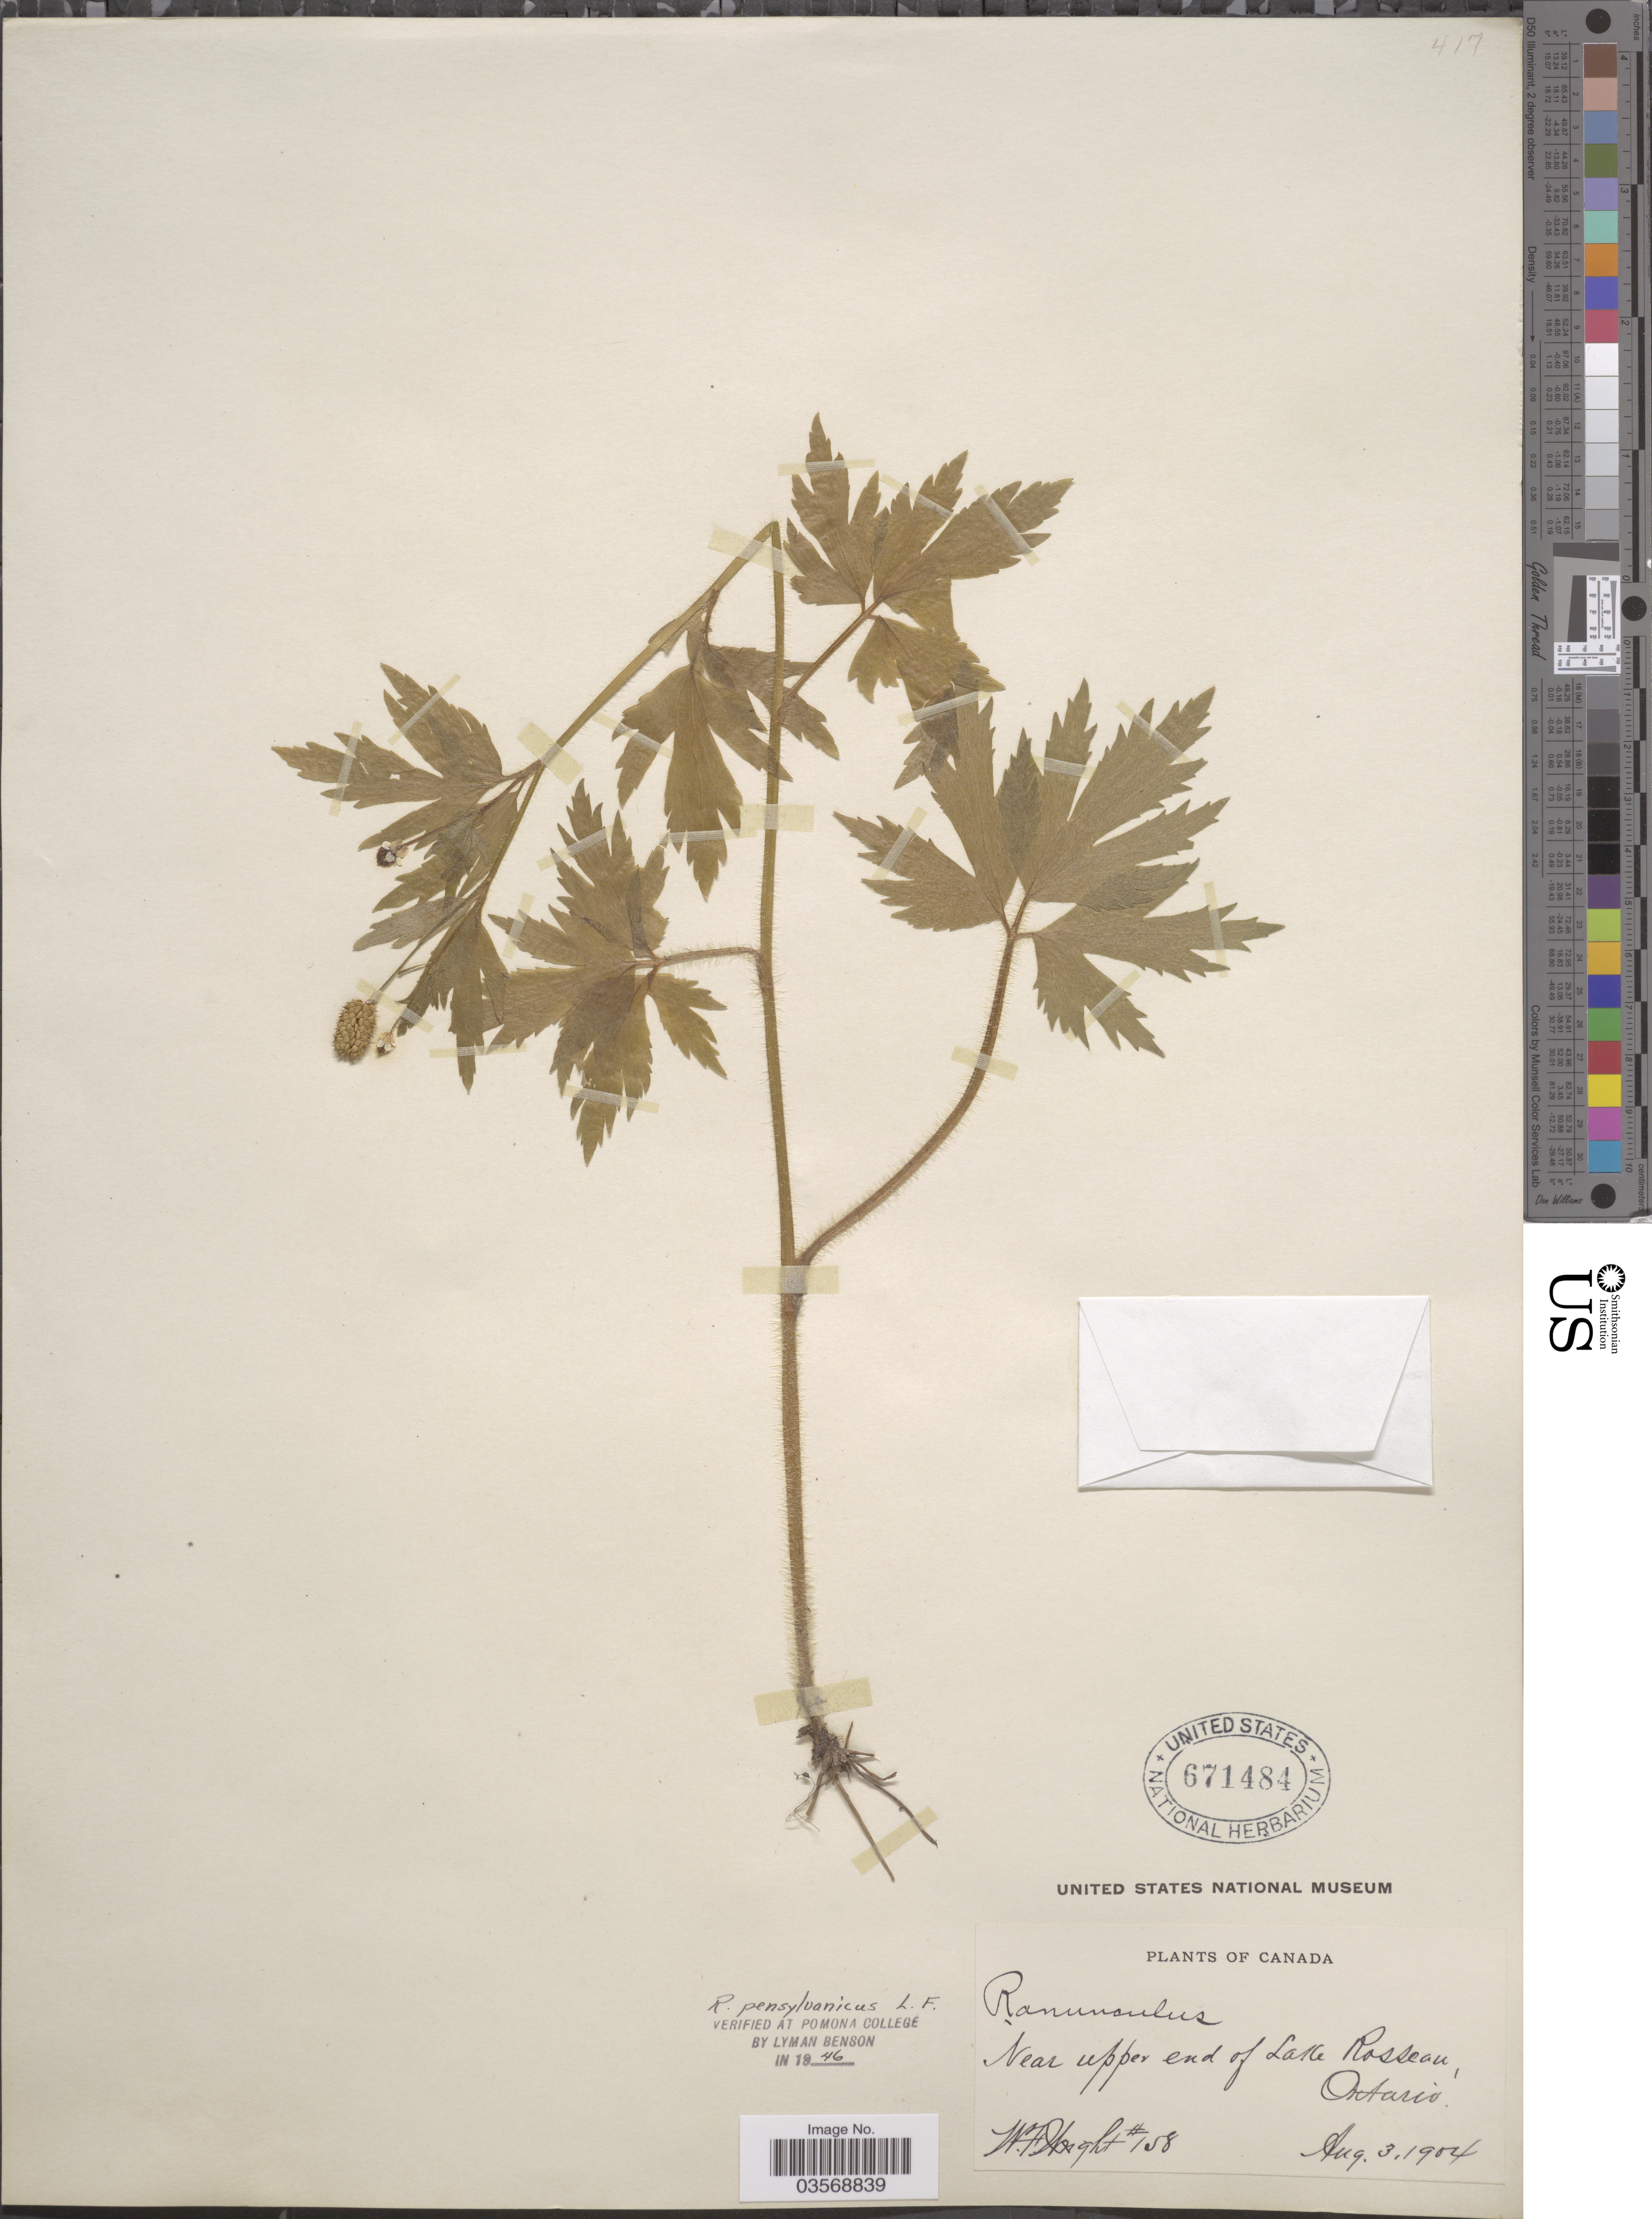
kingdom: Plantae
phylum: Tracheophyta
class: Magnoliopsida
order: Ranunculales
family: Ranunculaceae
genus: Ranunculus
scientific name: Ranunculus pensylvanicus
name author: L. f.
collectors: W. F. Wright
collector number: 158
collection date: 1904-08-03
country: Canada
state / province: Ontario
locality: Near upper end of Lake Rosseau.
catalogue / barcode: US 671484